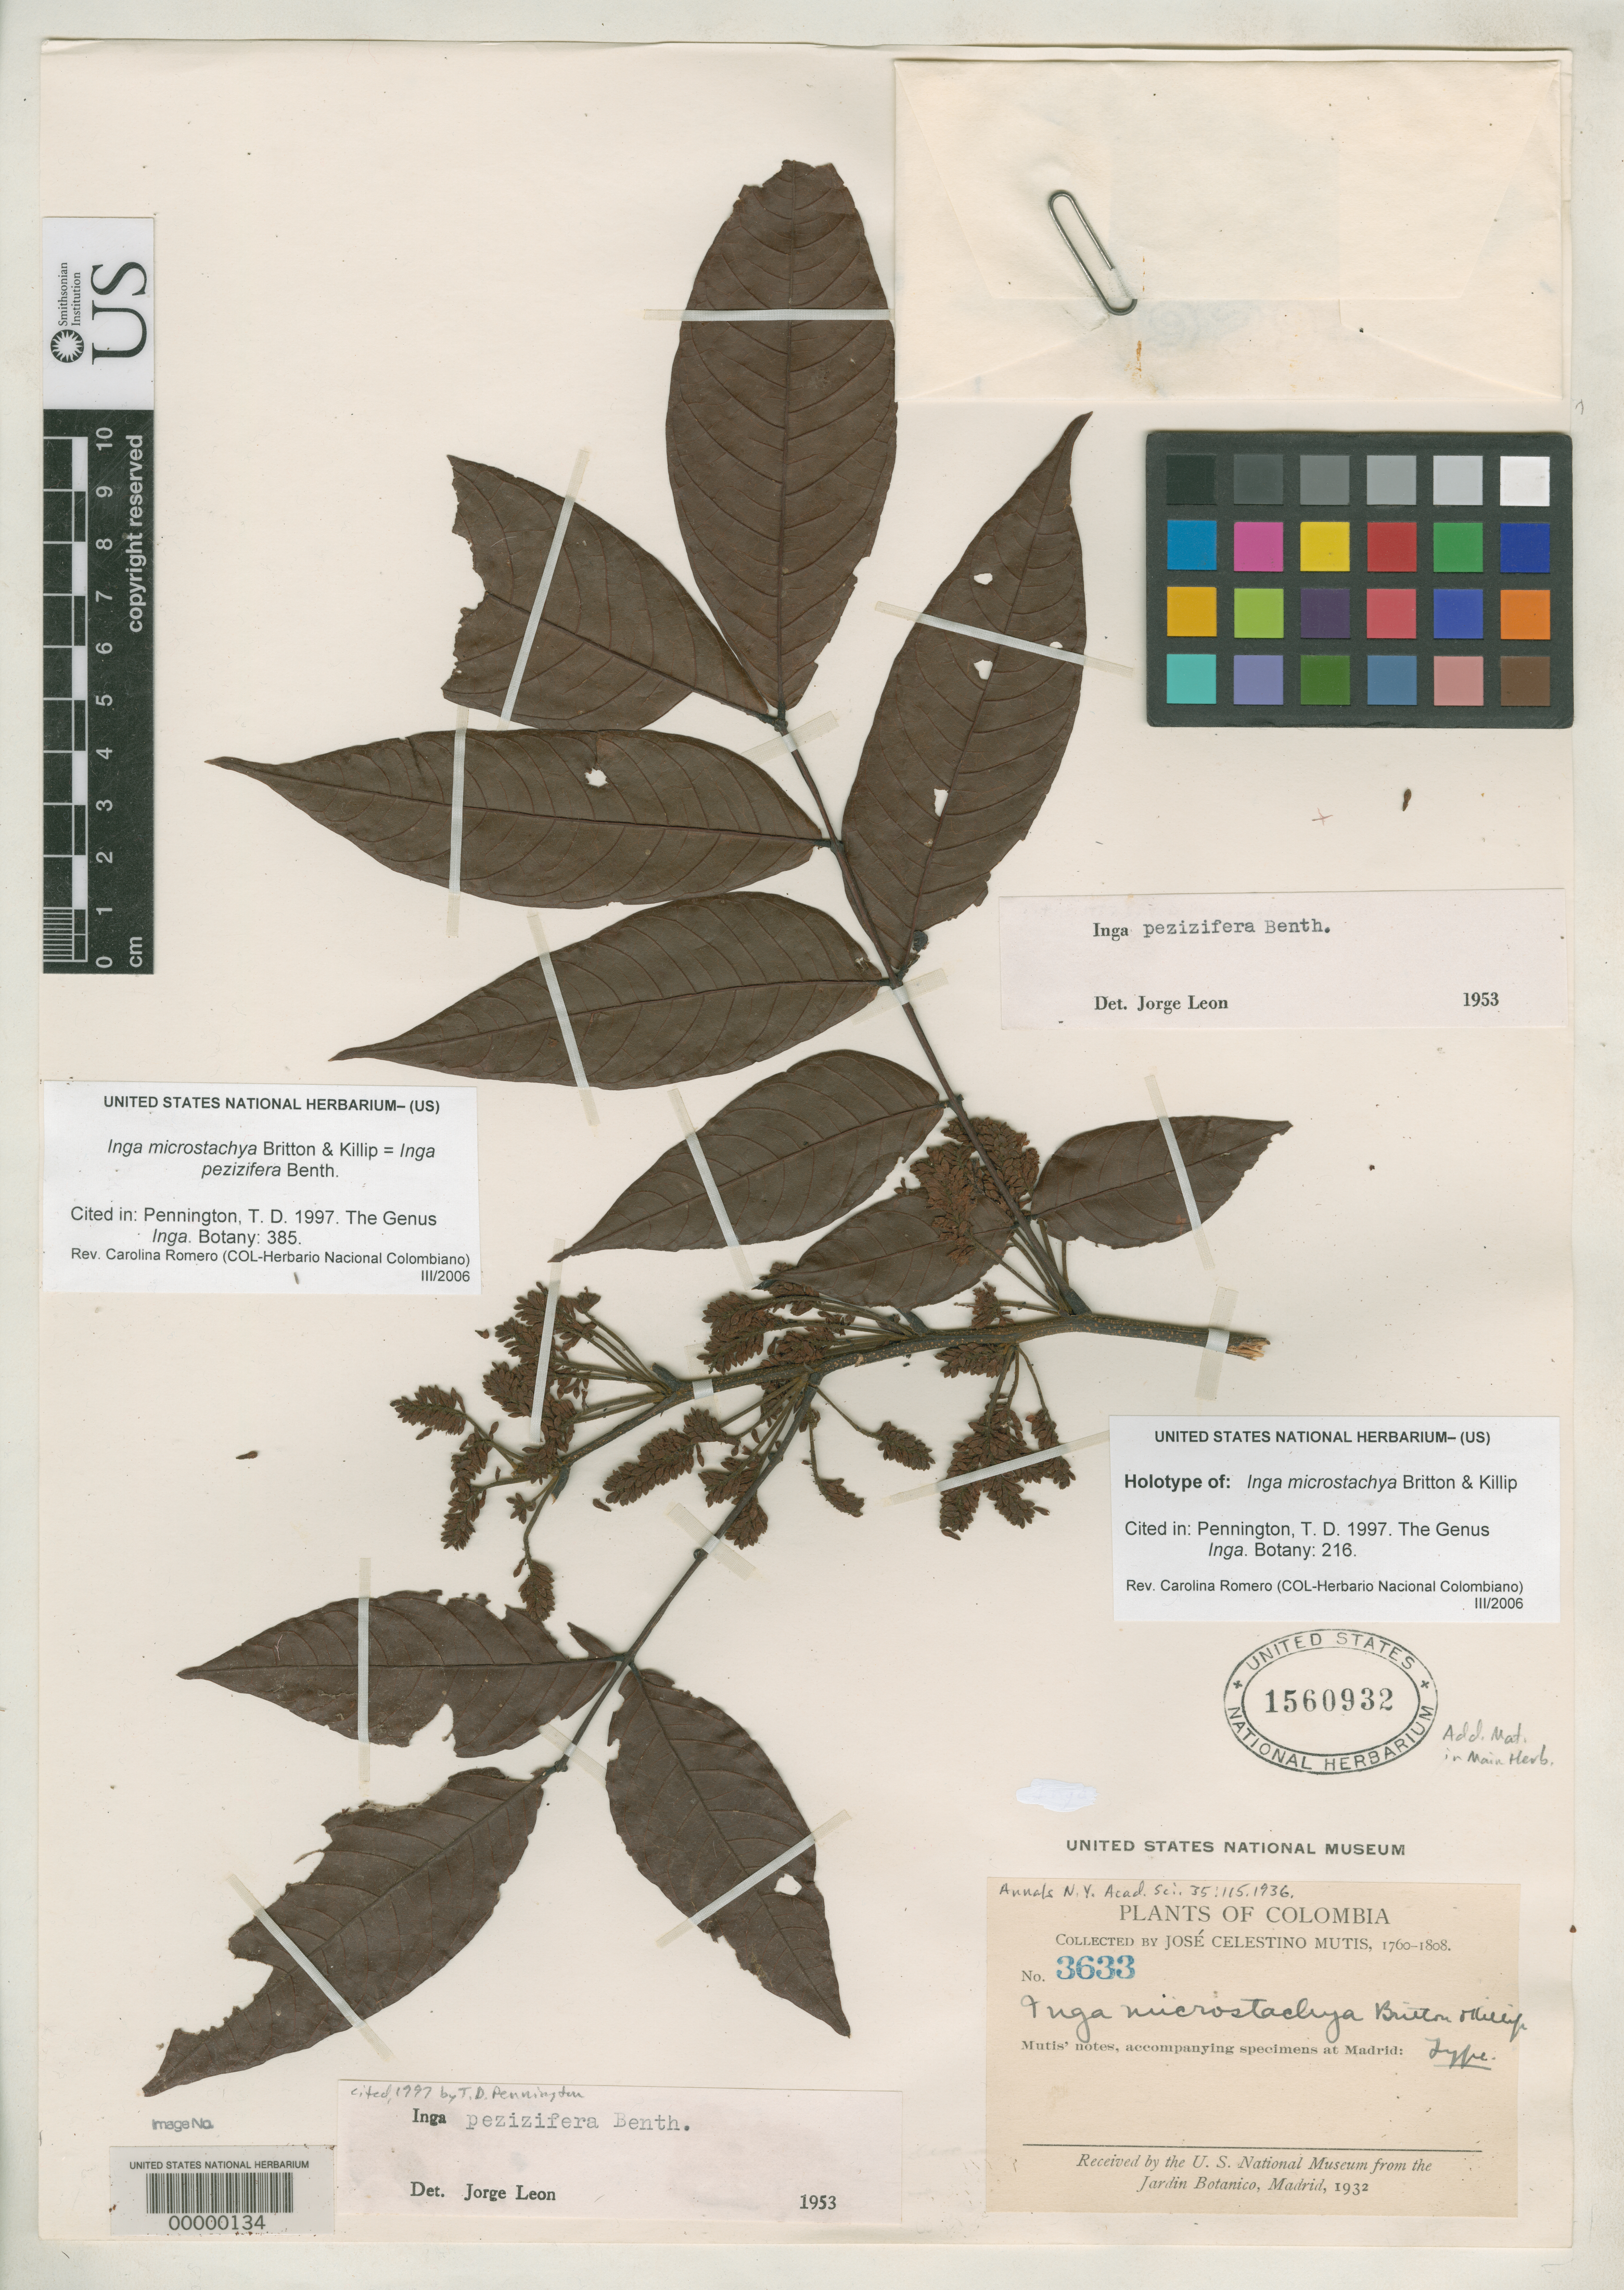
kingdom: Plantae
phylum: Tracheophyta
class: Magnoliopsida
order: Fabales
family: Fabaceae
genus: Inga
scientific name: Inga microstachya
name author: Britton & Killip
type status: Holotype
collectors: J. C. B. Mutis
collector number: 3633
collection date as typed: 1760 to -- --- 1808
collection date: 1760/1808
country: Colombia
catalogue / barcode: US 1560932